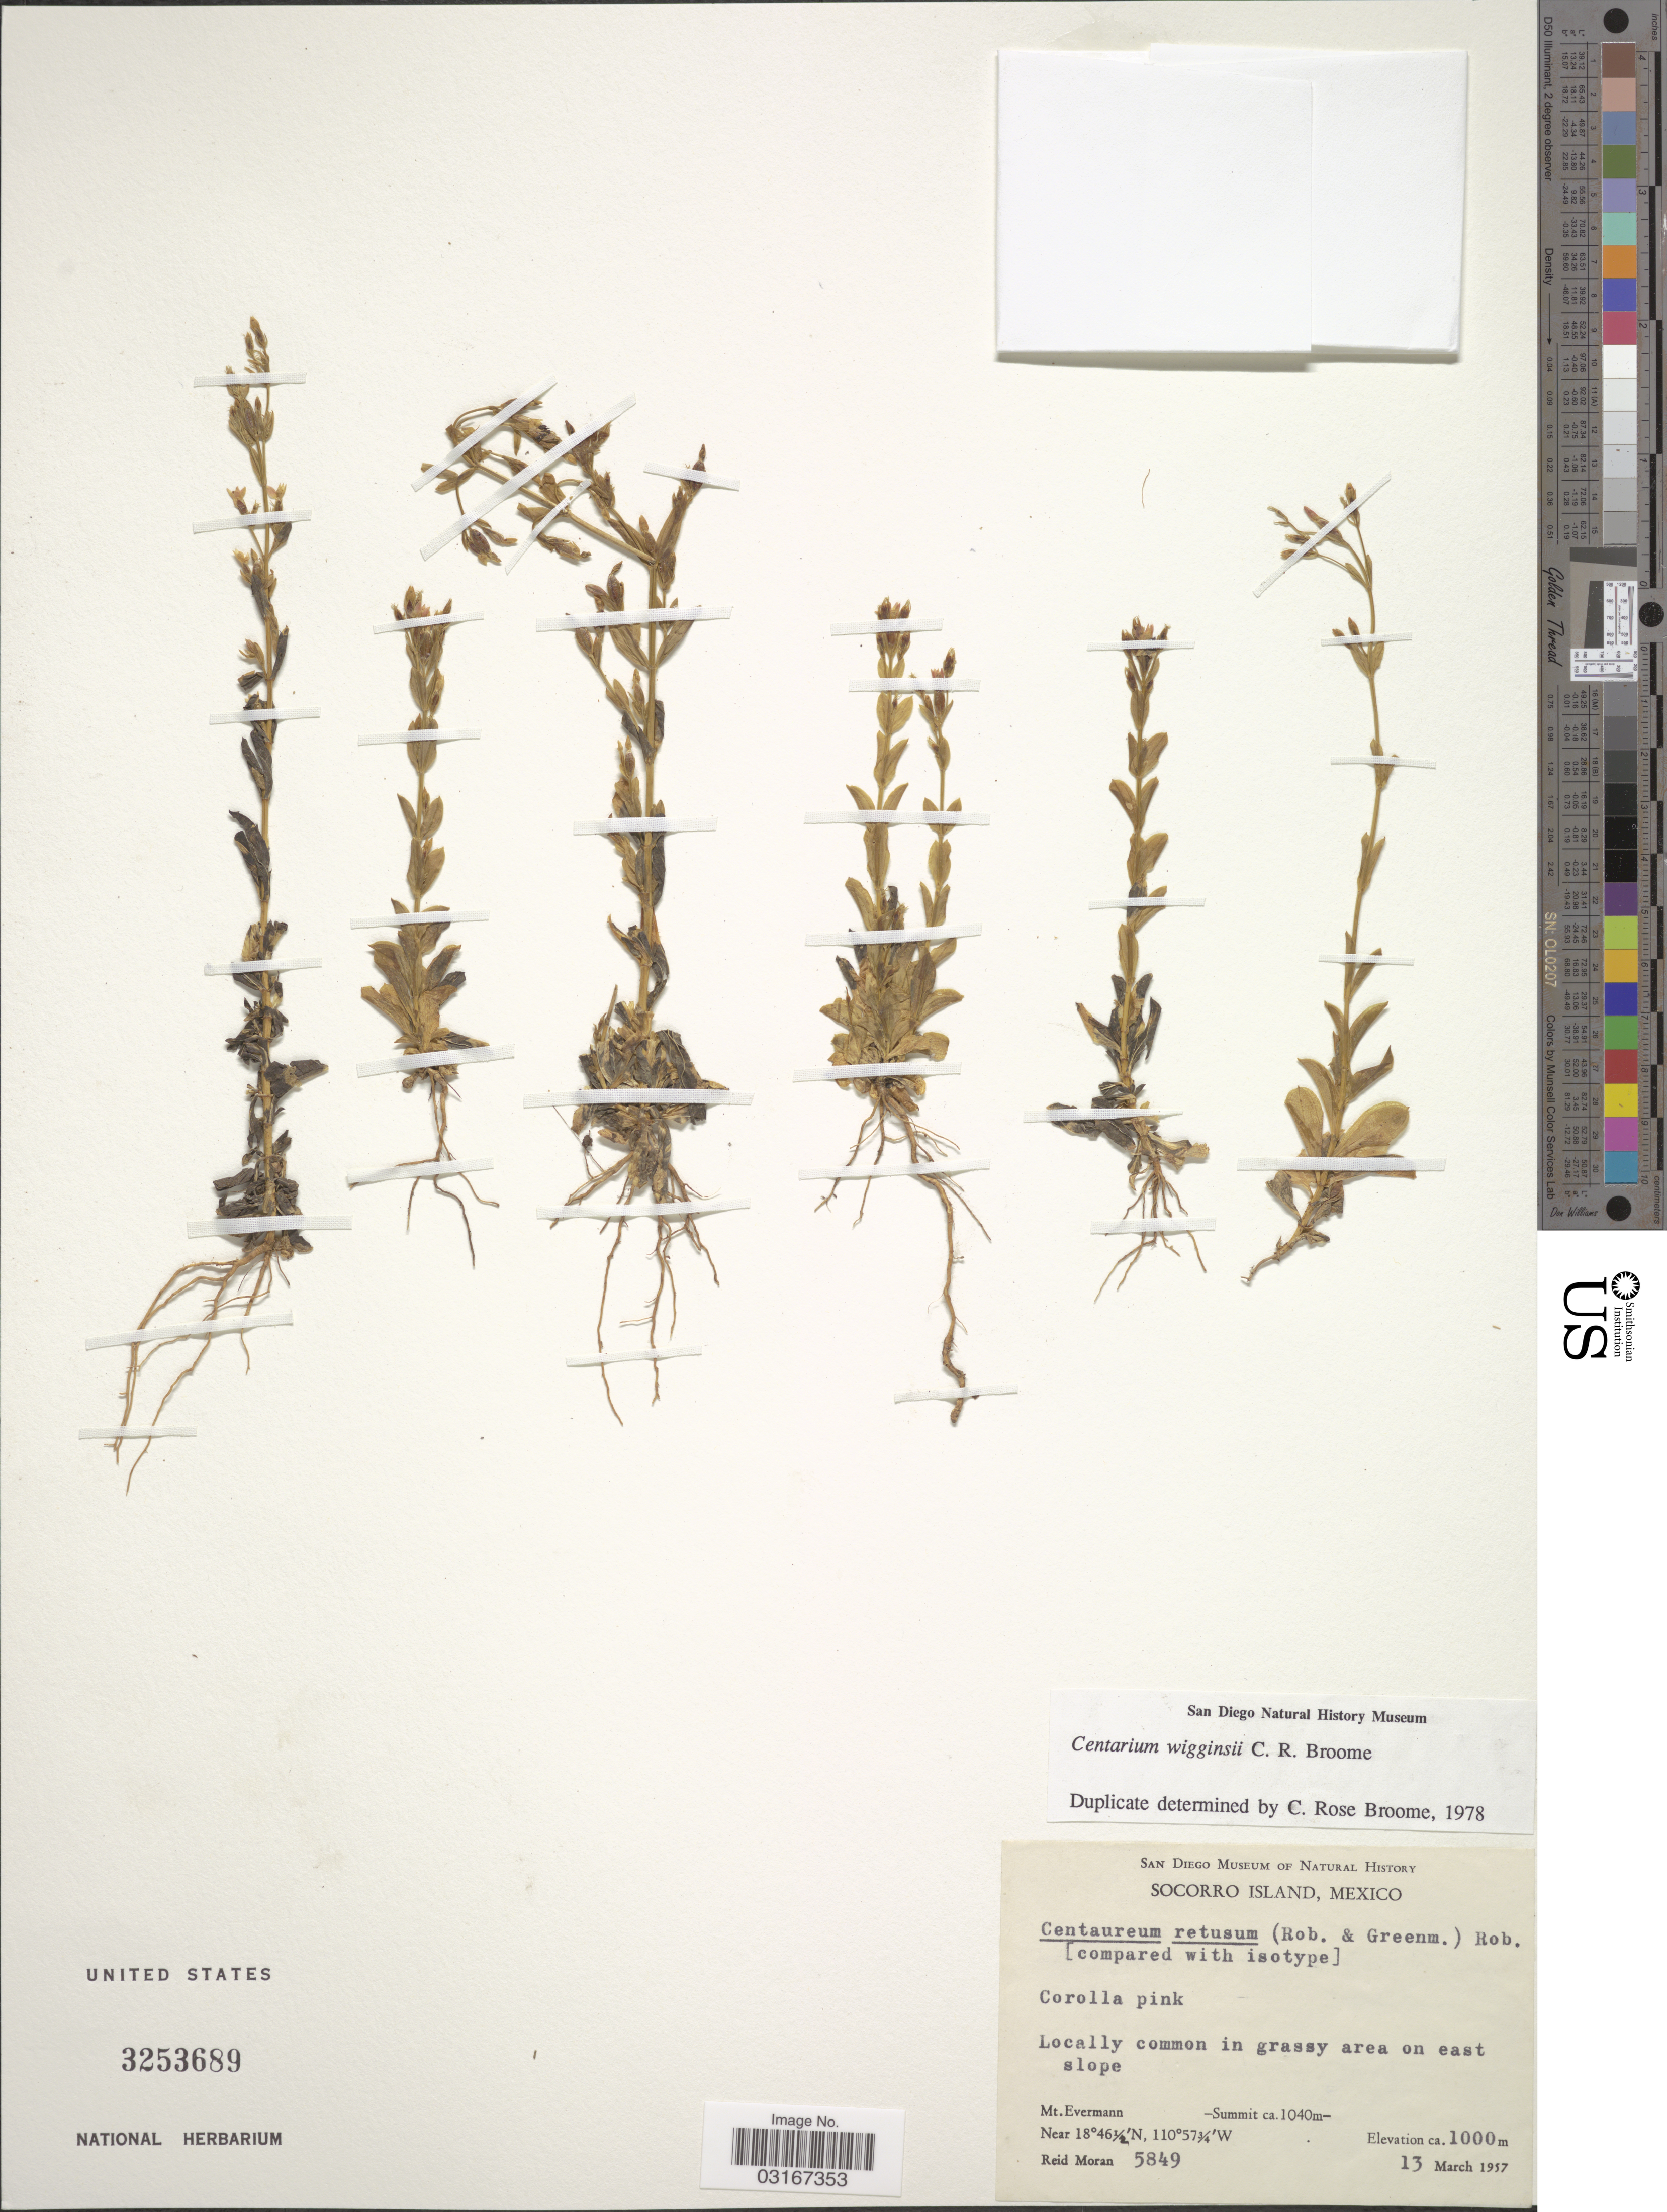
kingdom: Plantae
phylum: Tracheophyta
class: Magnoliopsida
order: Gentianales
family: Gentianaceae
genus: Centaurium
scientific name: Centaurium wigginsii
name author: C.R. Broome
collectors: R. V. Moran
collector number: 5849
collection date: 1957-03-13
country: Mexico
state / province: Colima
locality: Socorro Island. Locally common in grassy area on east slope, Mt. Evermann.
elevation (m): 1000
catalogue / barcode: US 3253689